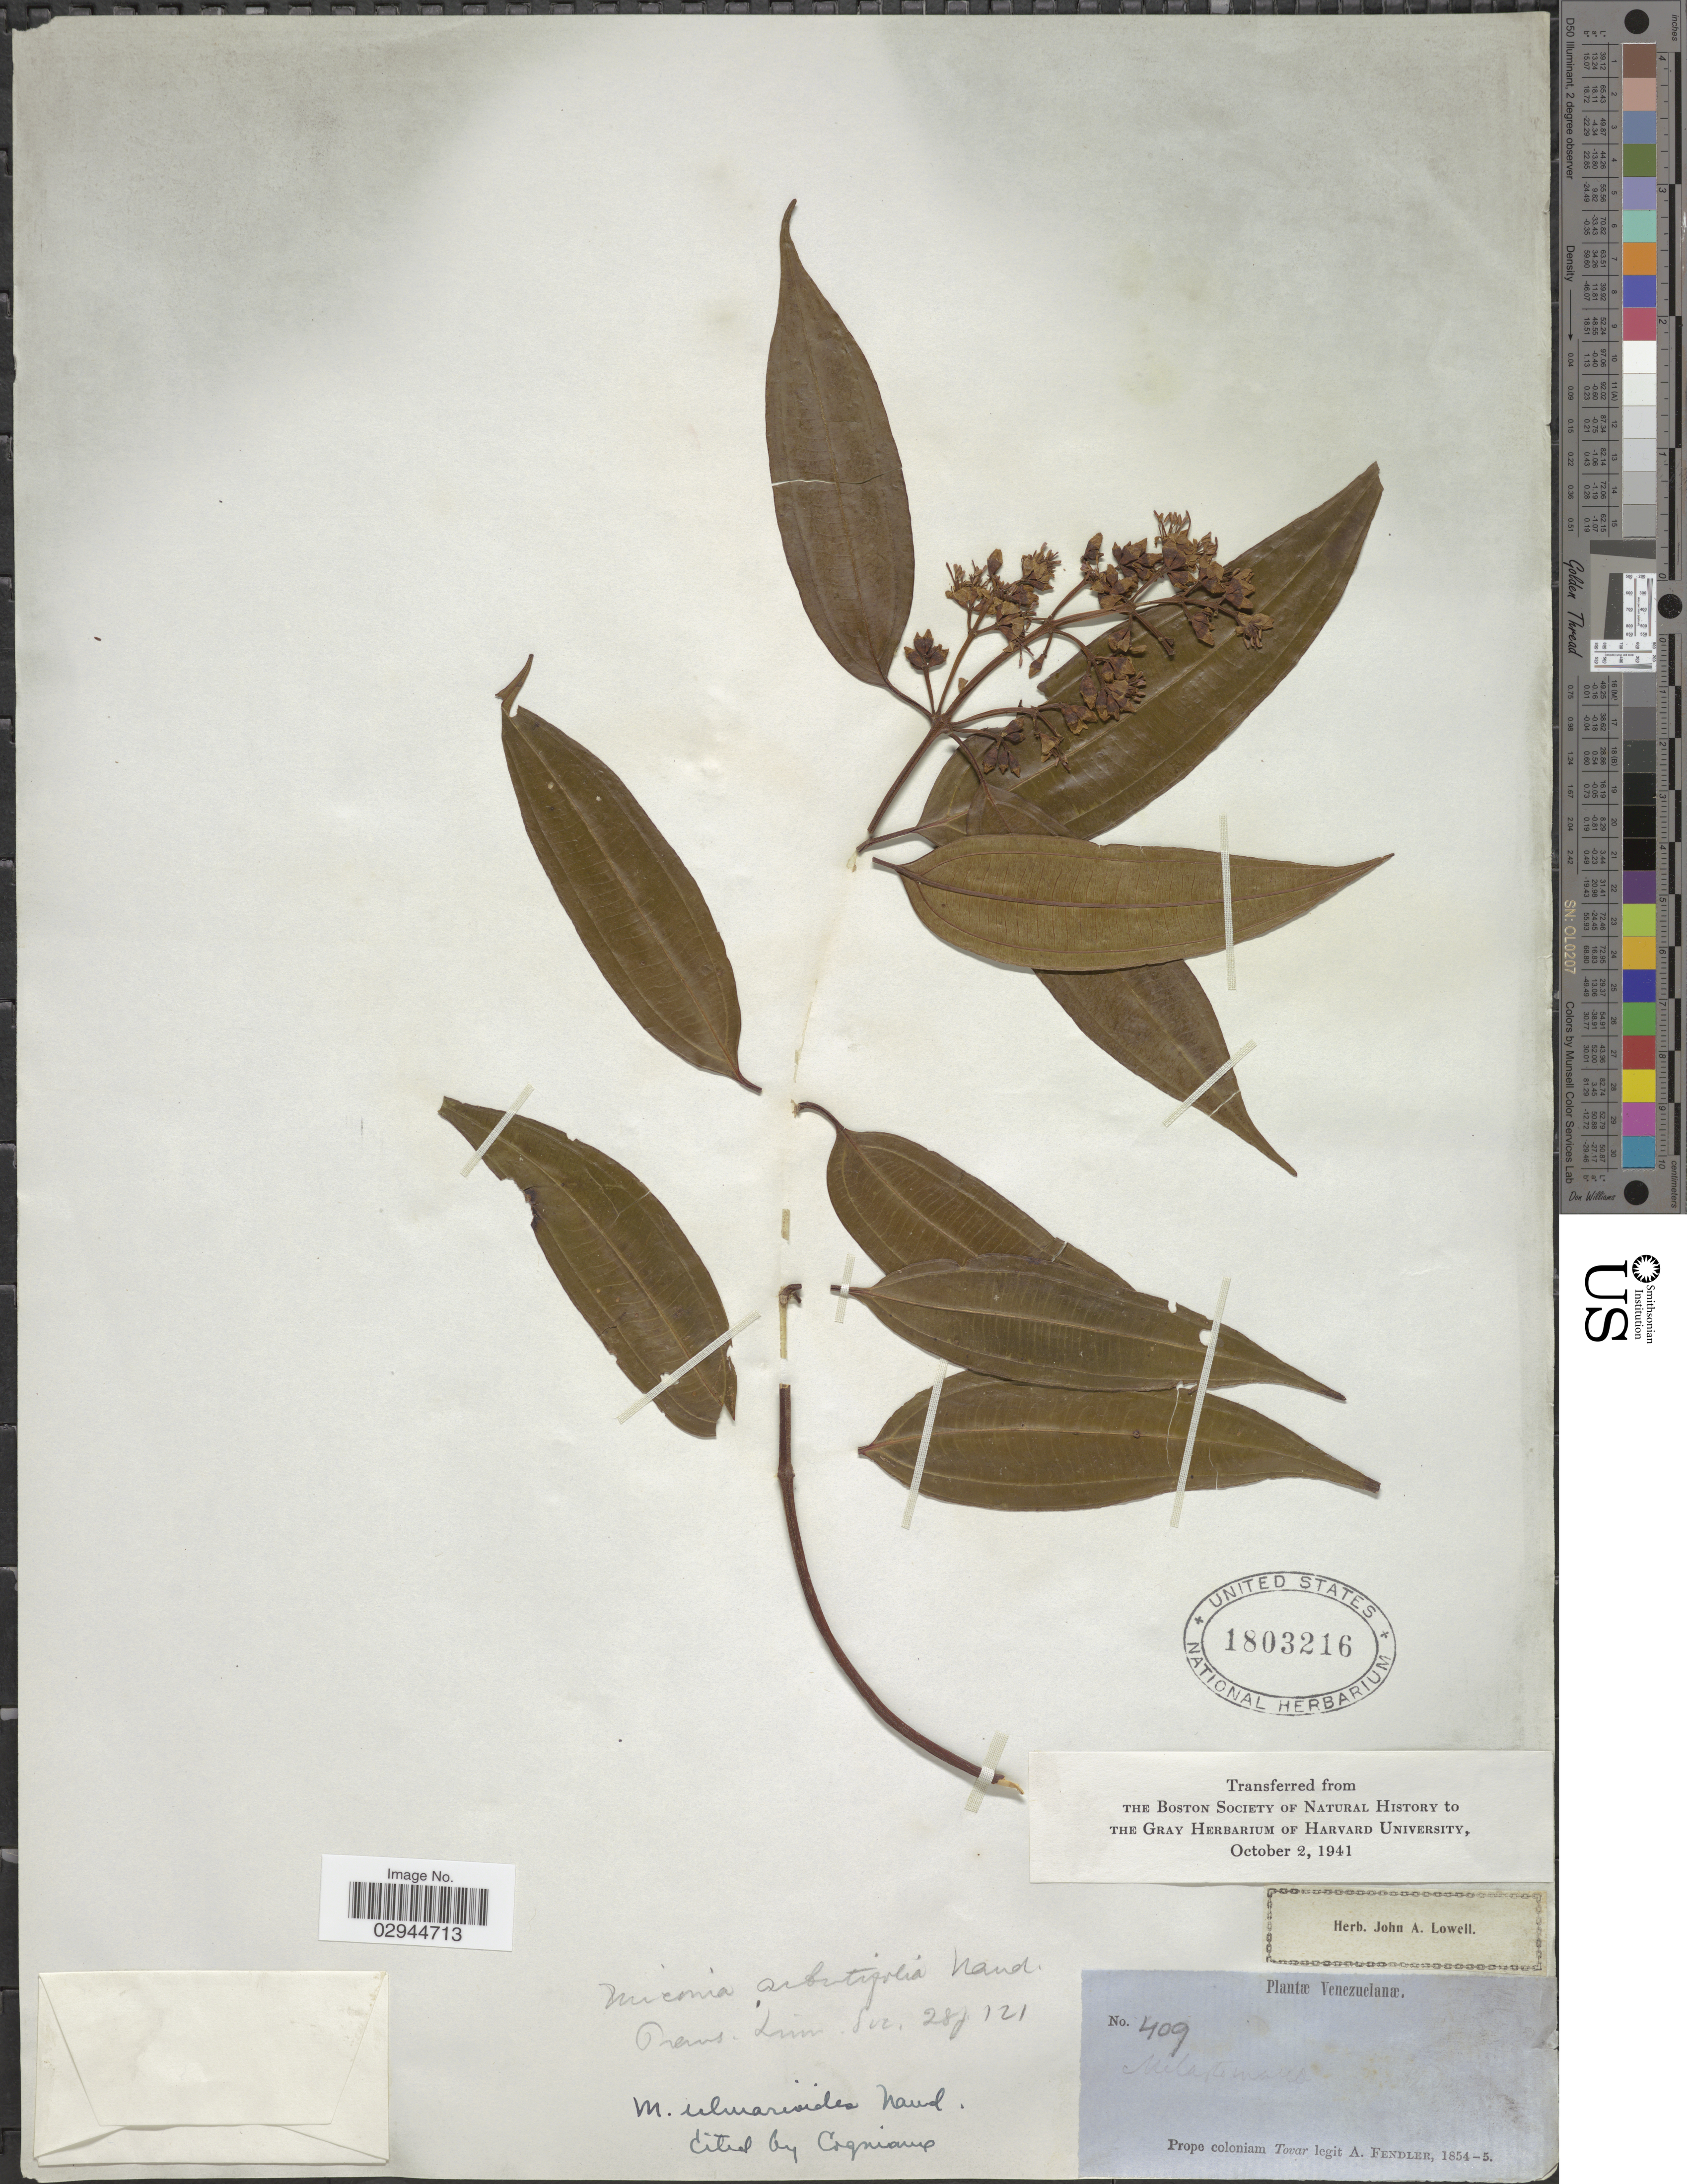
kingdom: Plantae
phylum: Tracheophyta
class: Magnoliopsida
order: Myrtales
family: Melastomataceae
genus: Miconia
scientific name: Miconia ulmarioides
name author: Naudin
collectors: A. Fendler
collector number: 409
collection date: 1854/1855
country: Venezuela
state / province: Aragua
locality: Prope coloniam Tovar.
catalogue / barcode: US 1803216